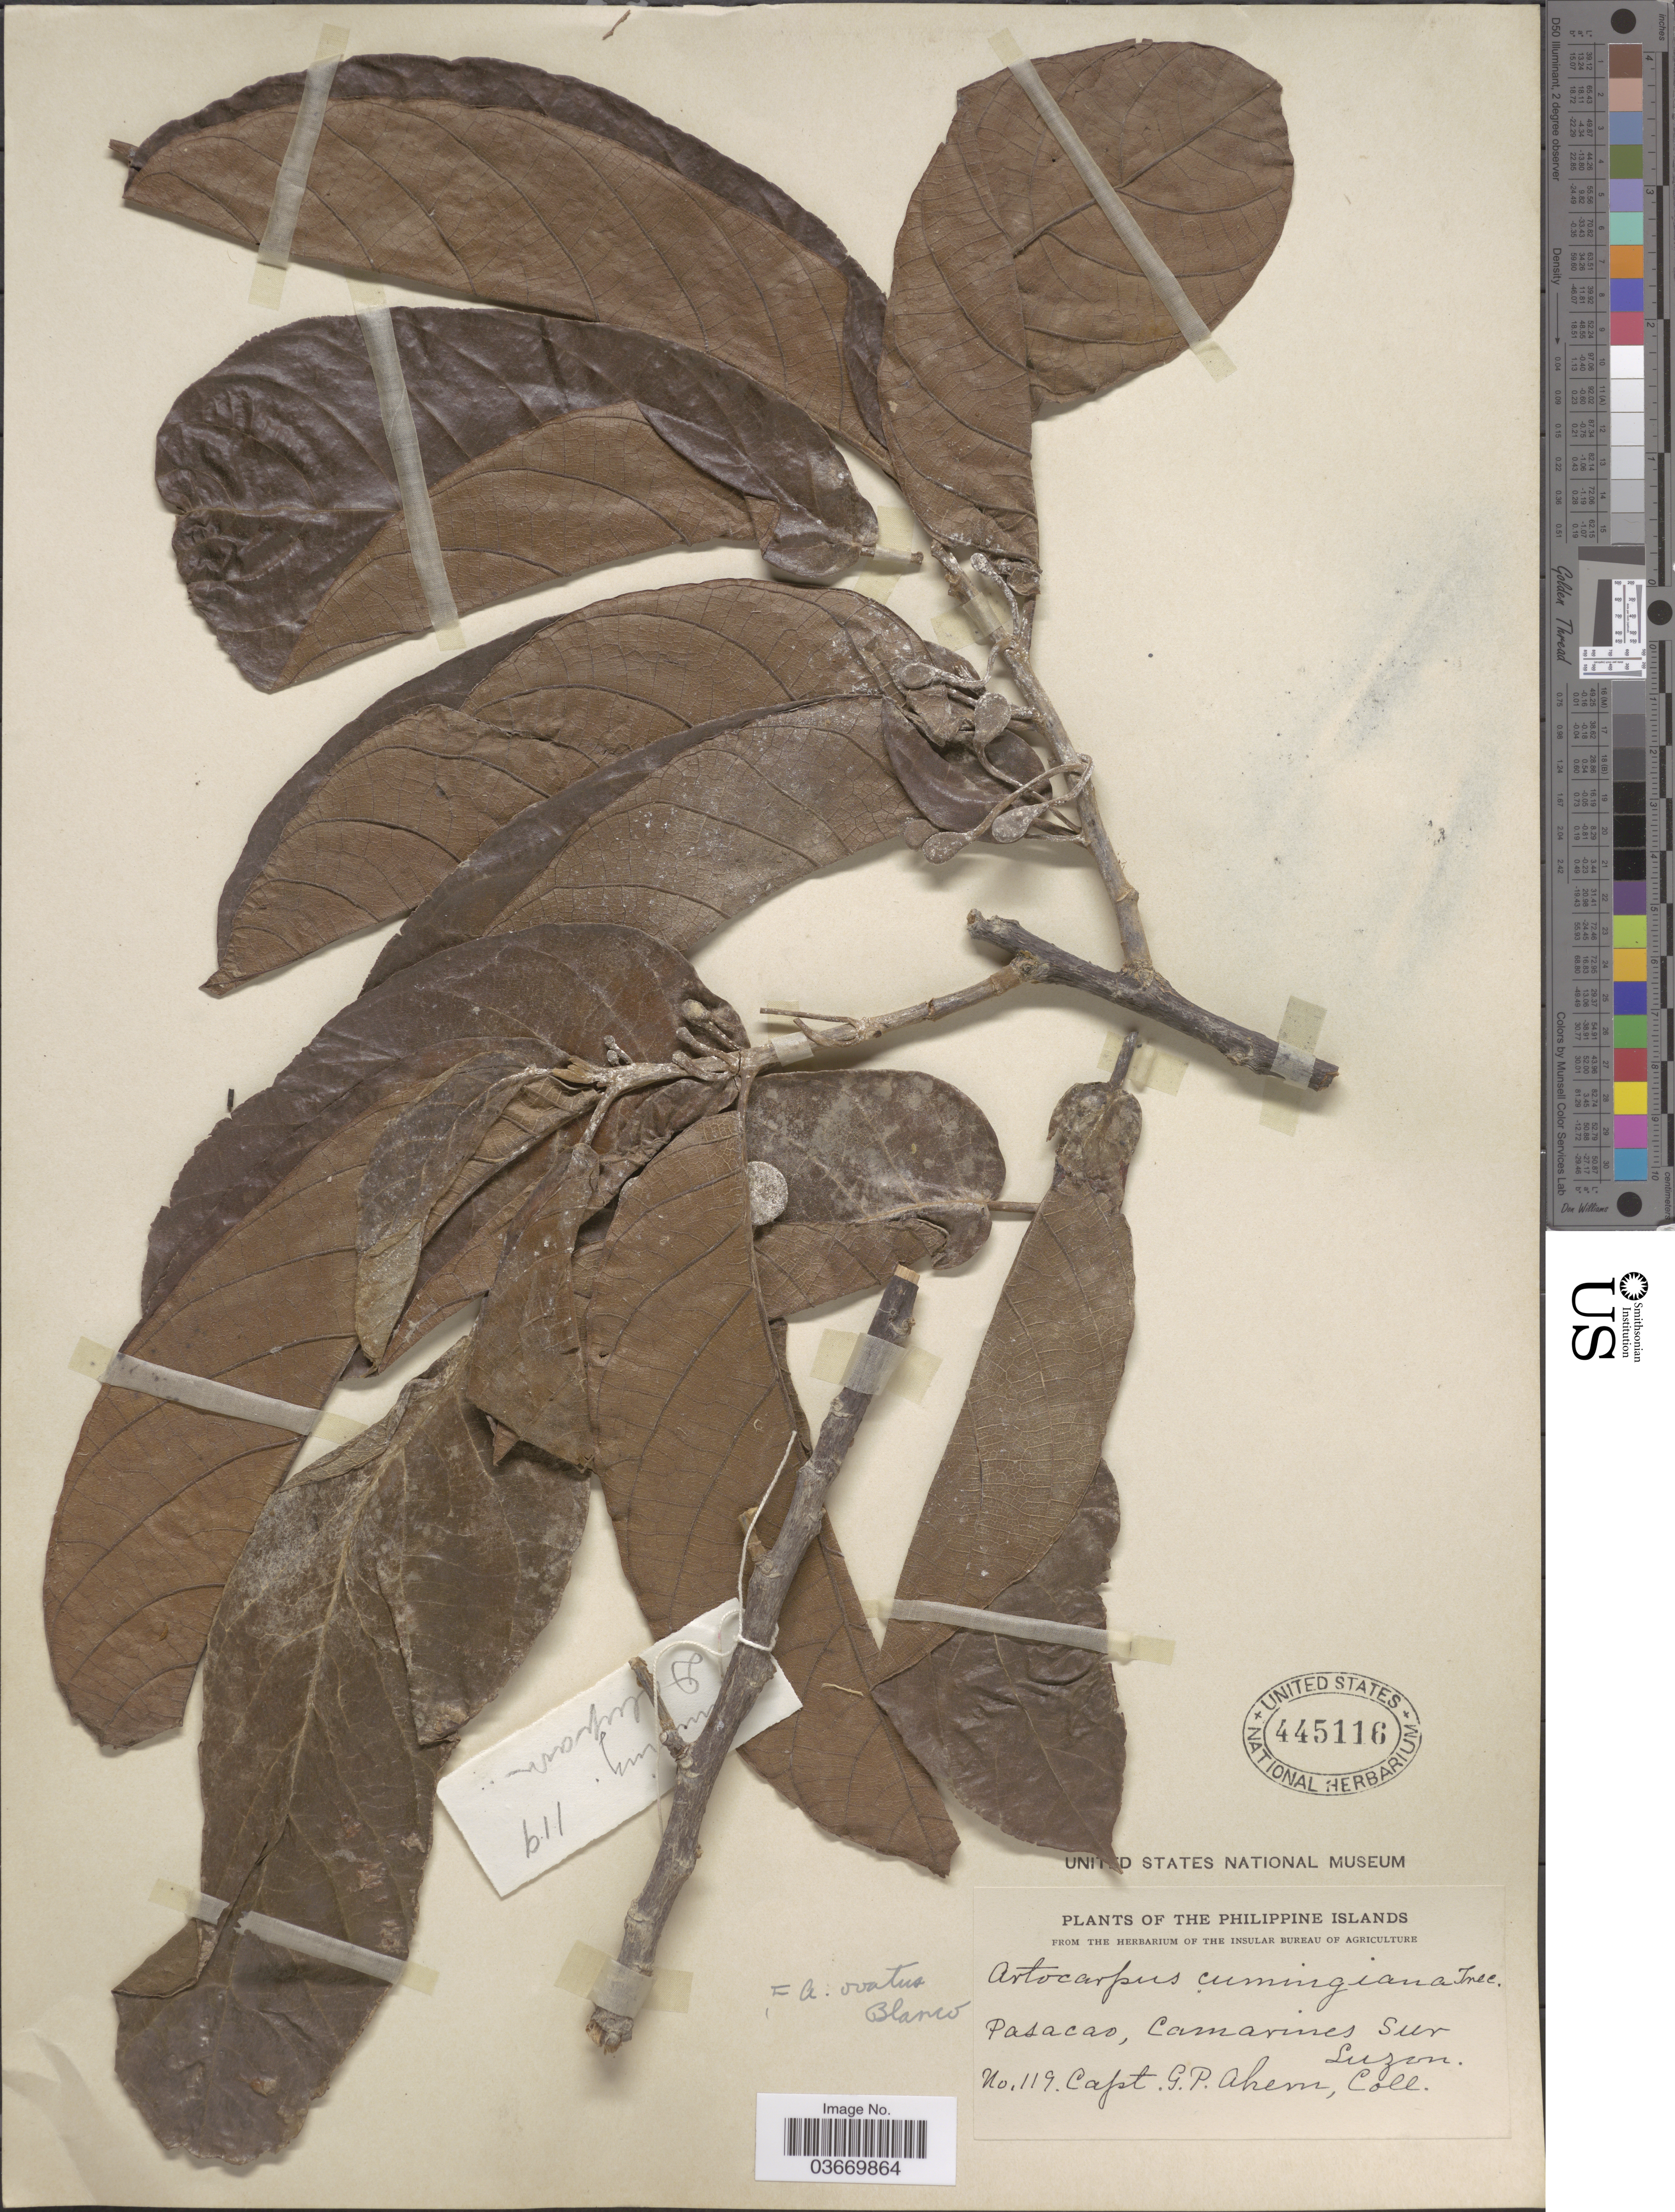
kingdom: Plantae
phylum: Tracheophyta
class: Magnoliopsida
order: Rosales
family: Moraceae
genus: Artocarpus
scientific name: Artocarpus ovatus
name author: Blanco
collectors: G. Ahern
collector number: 119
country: Philippines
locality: The Philippine Islands. Pasacao, Camarines Sur Luzon.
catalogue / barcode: US 445116